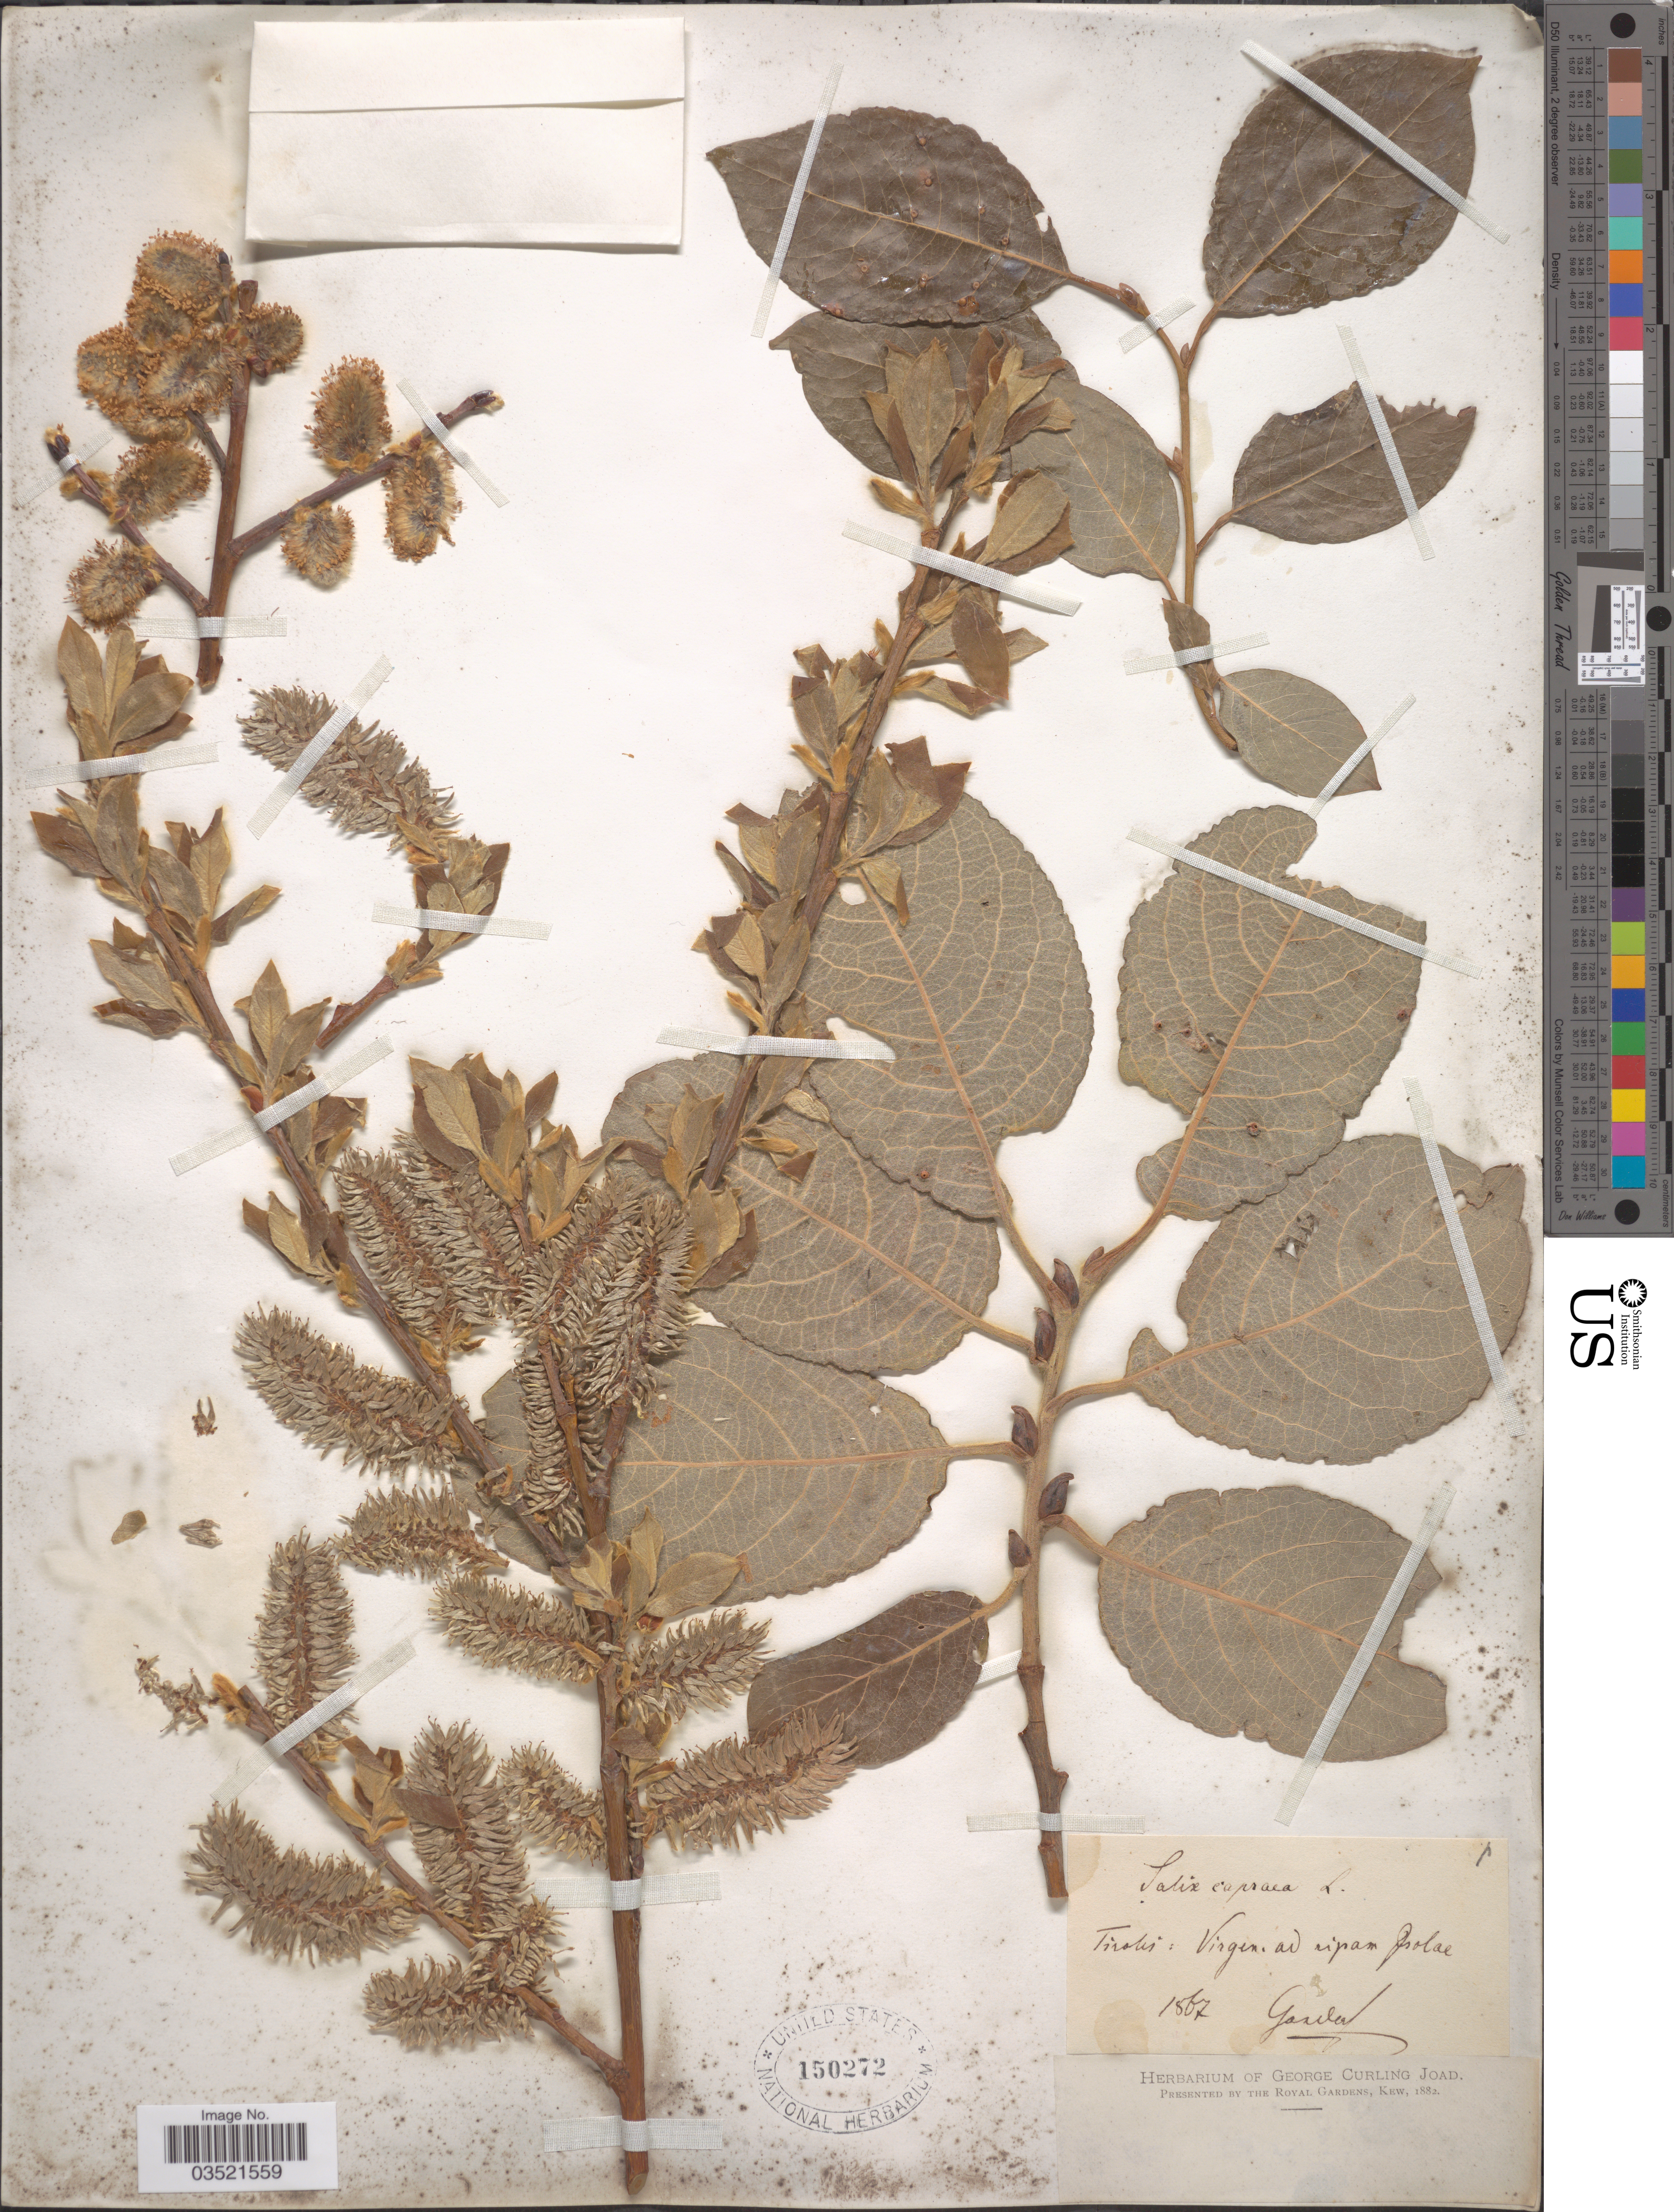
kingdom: Plantae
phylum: Tracheophyta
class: Magnoliopsida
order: Malpighiales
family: Salicaceae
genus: Salix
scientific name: Salix caprea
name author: L.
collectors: Gander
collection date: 1867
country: Austria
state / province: Tirol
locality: Tirolis: Virgen. ad. ripam polae [interpreted].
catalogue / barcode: US 150272